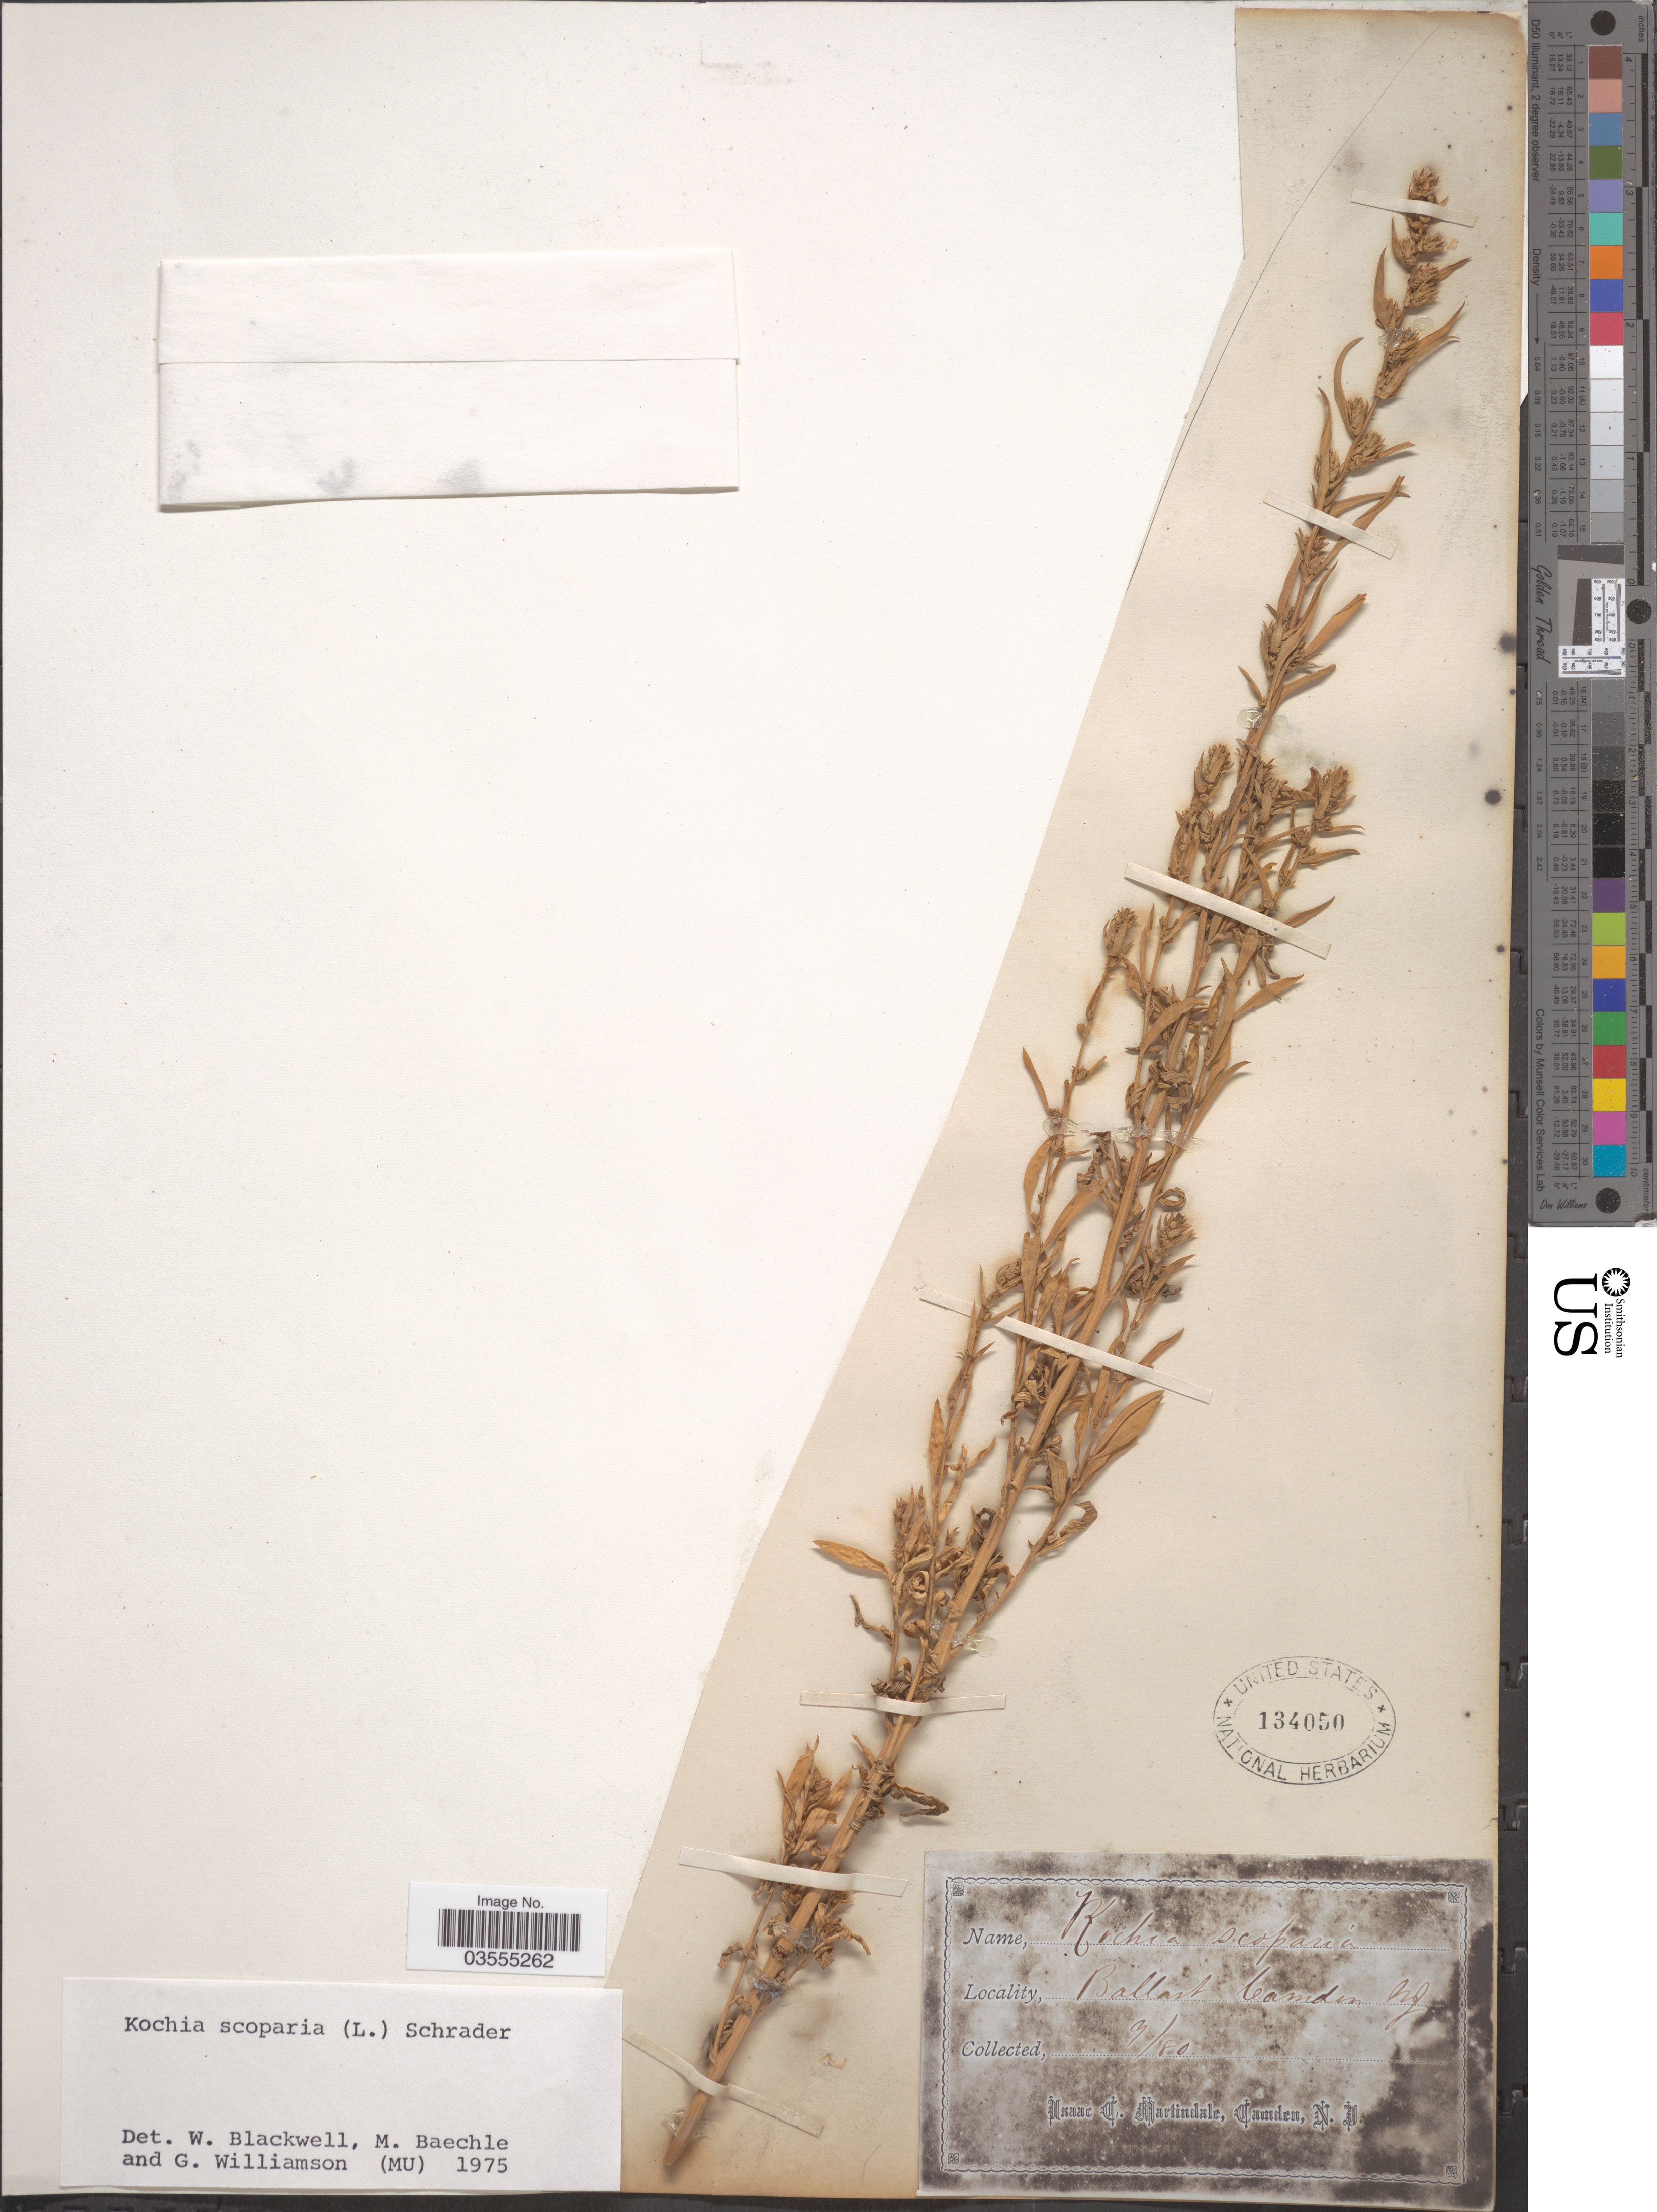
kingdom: Plantae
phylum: Tracheophyta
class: Magnoliopsida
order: Caryophyllales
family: Amaranthaceae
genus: Bassia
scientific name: Bassia scoparia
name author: (L.) Voss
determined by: U.S. National Herbarium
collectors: I. C. Martindale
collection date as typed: Transcribed d/m/y: /3/80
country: United States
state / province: New Jersey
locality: Ballast Camden.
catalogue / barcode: US 134050